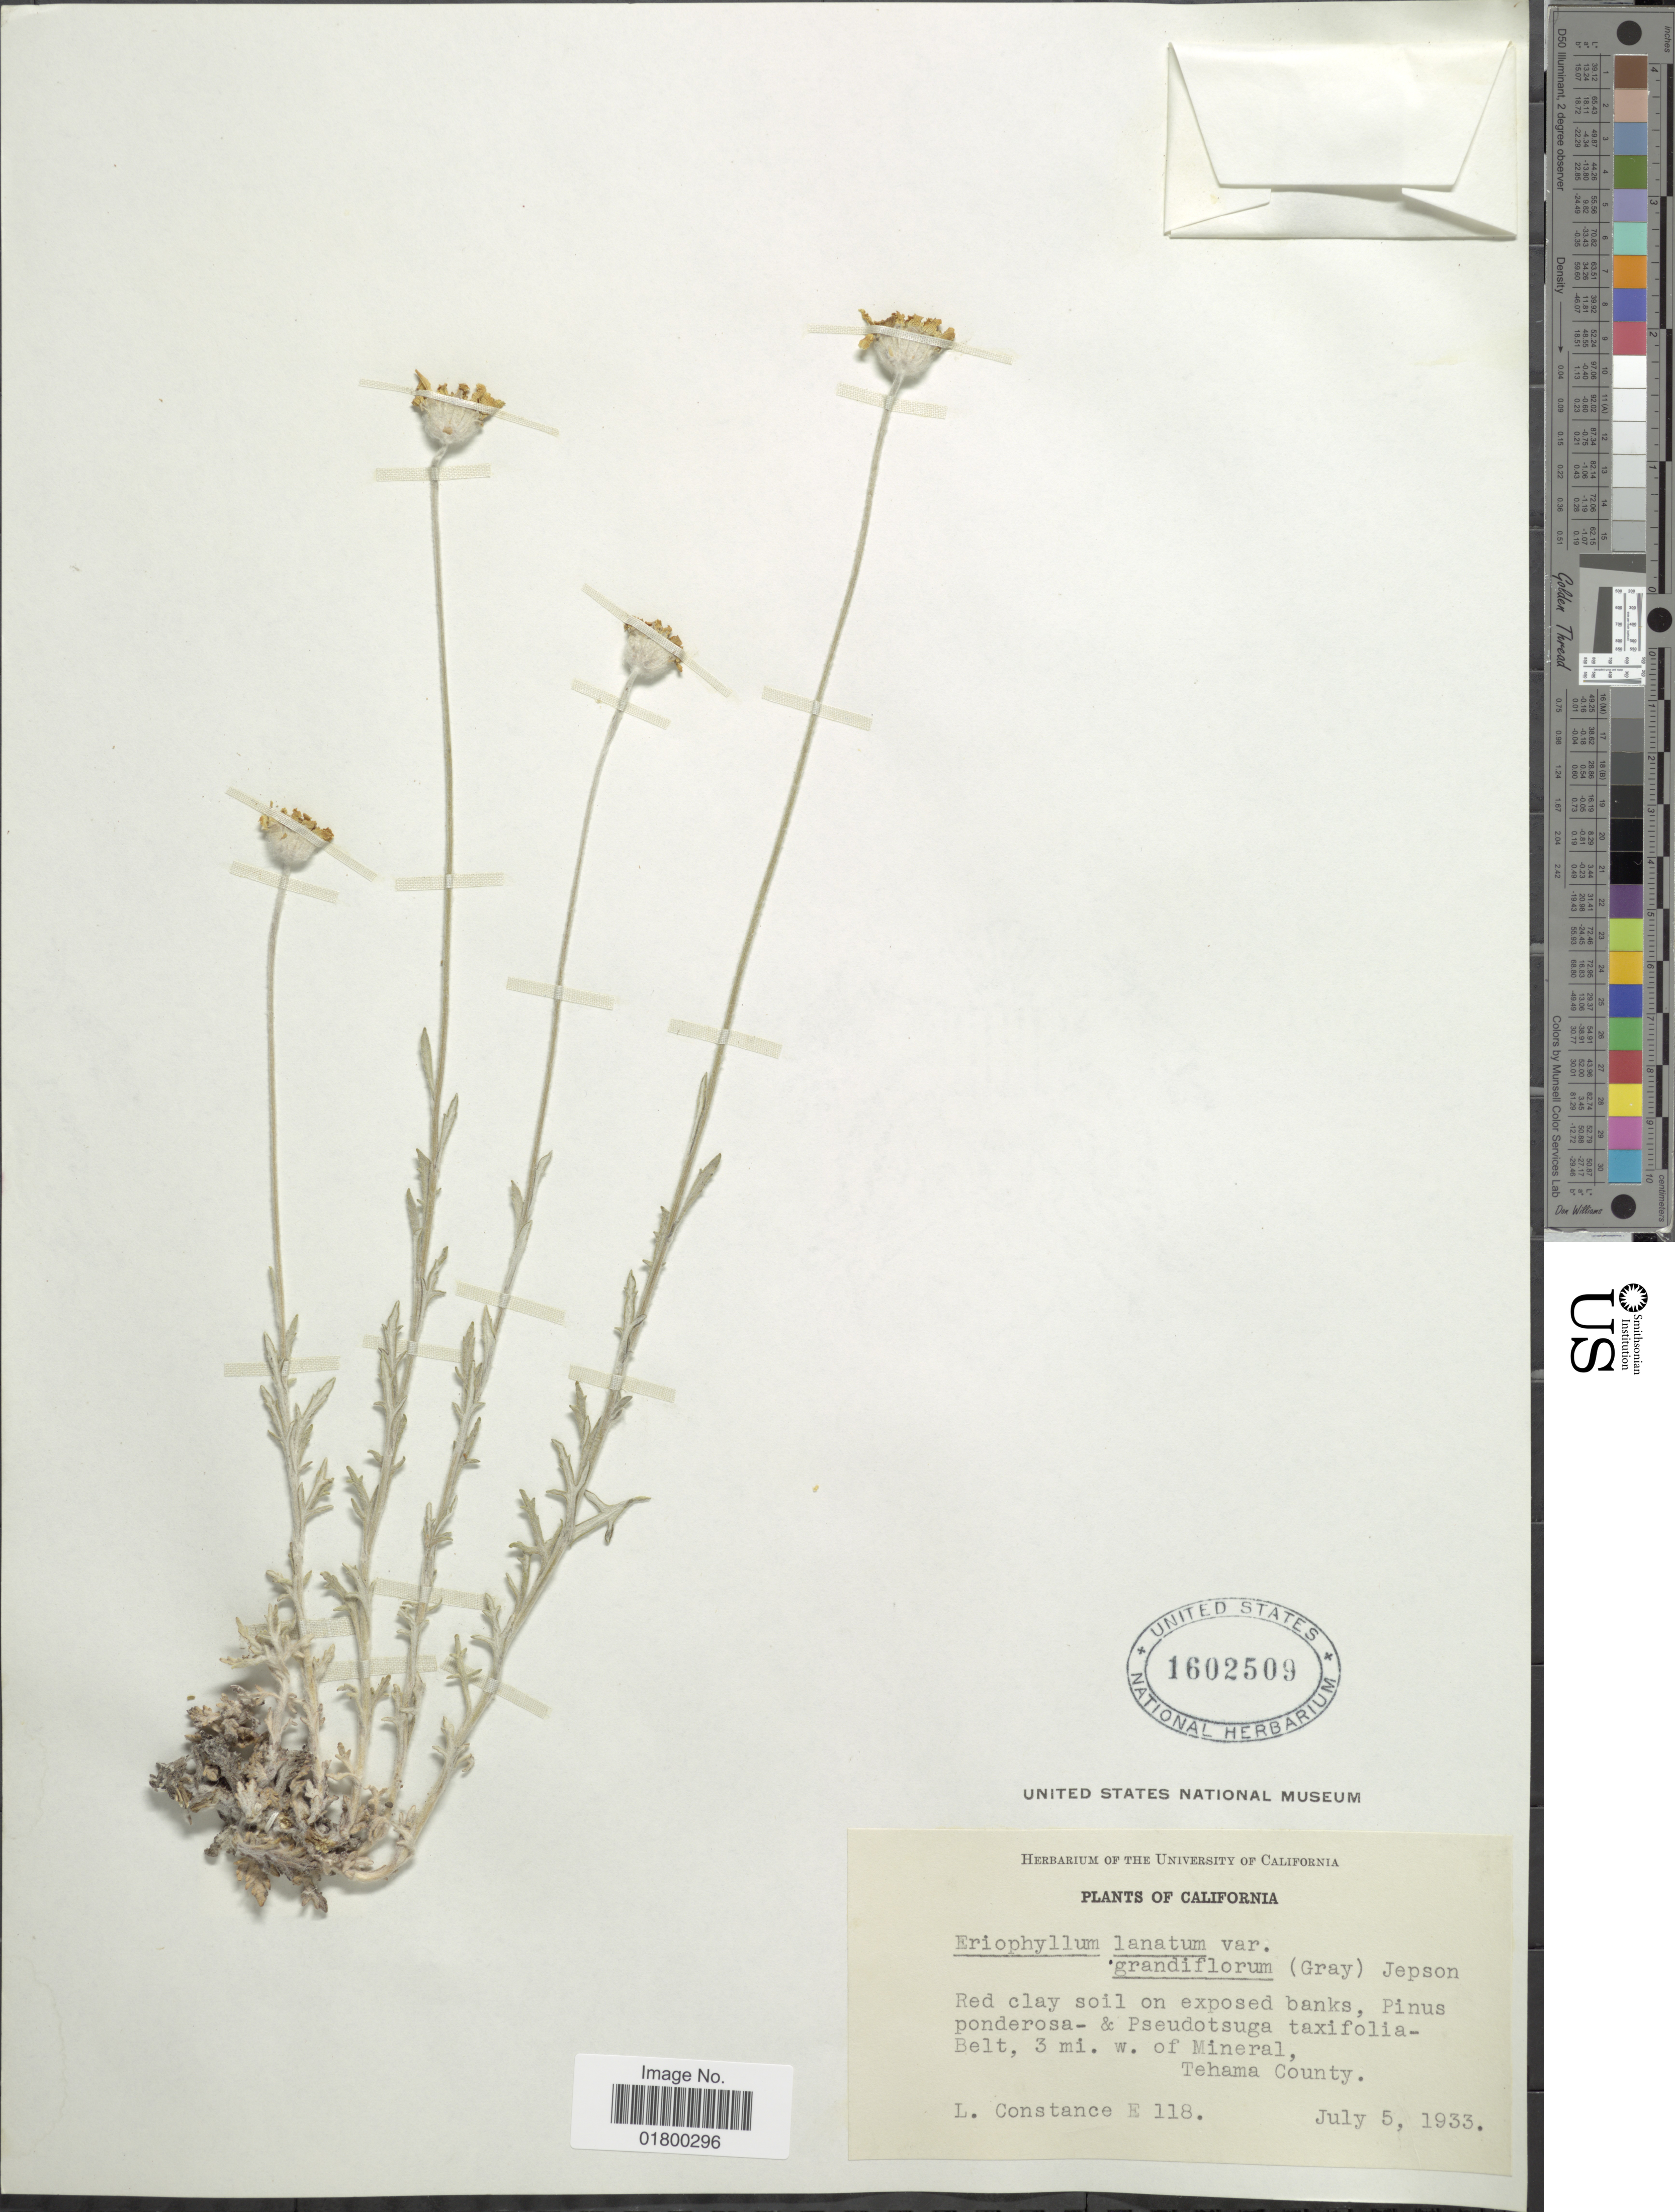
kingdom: Plantae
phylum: Tracheophyta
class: Magnoliopsida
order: Asterales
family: Asteraceae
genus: Eriophyllum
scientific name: Eriophyllum lanatum var. grandiflorum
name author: (A. Gray) Jeps.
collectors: L. Constance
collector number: E 118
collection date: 1933-07-05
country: United States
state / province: California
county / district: Tehama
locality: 3 mi. W. of Mineral, Tehama County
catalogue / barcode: US 1602509